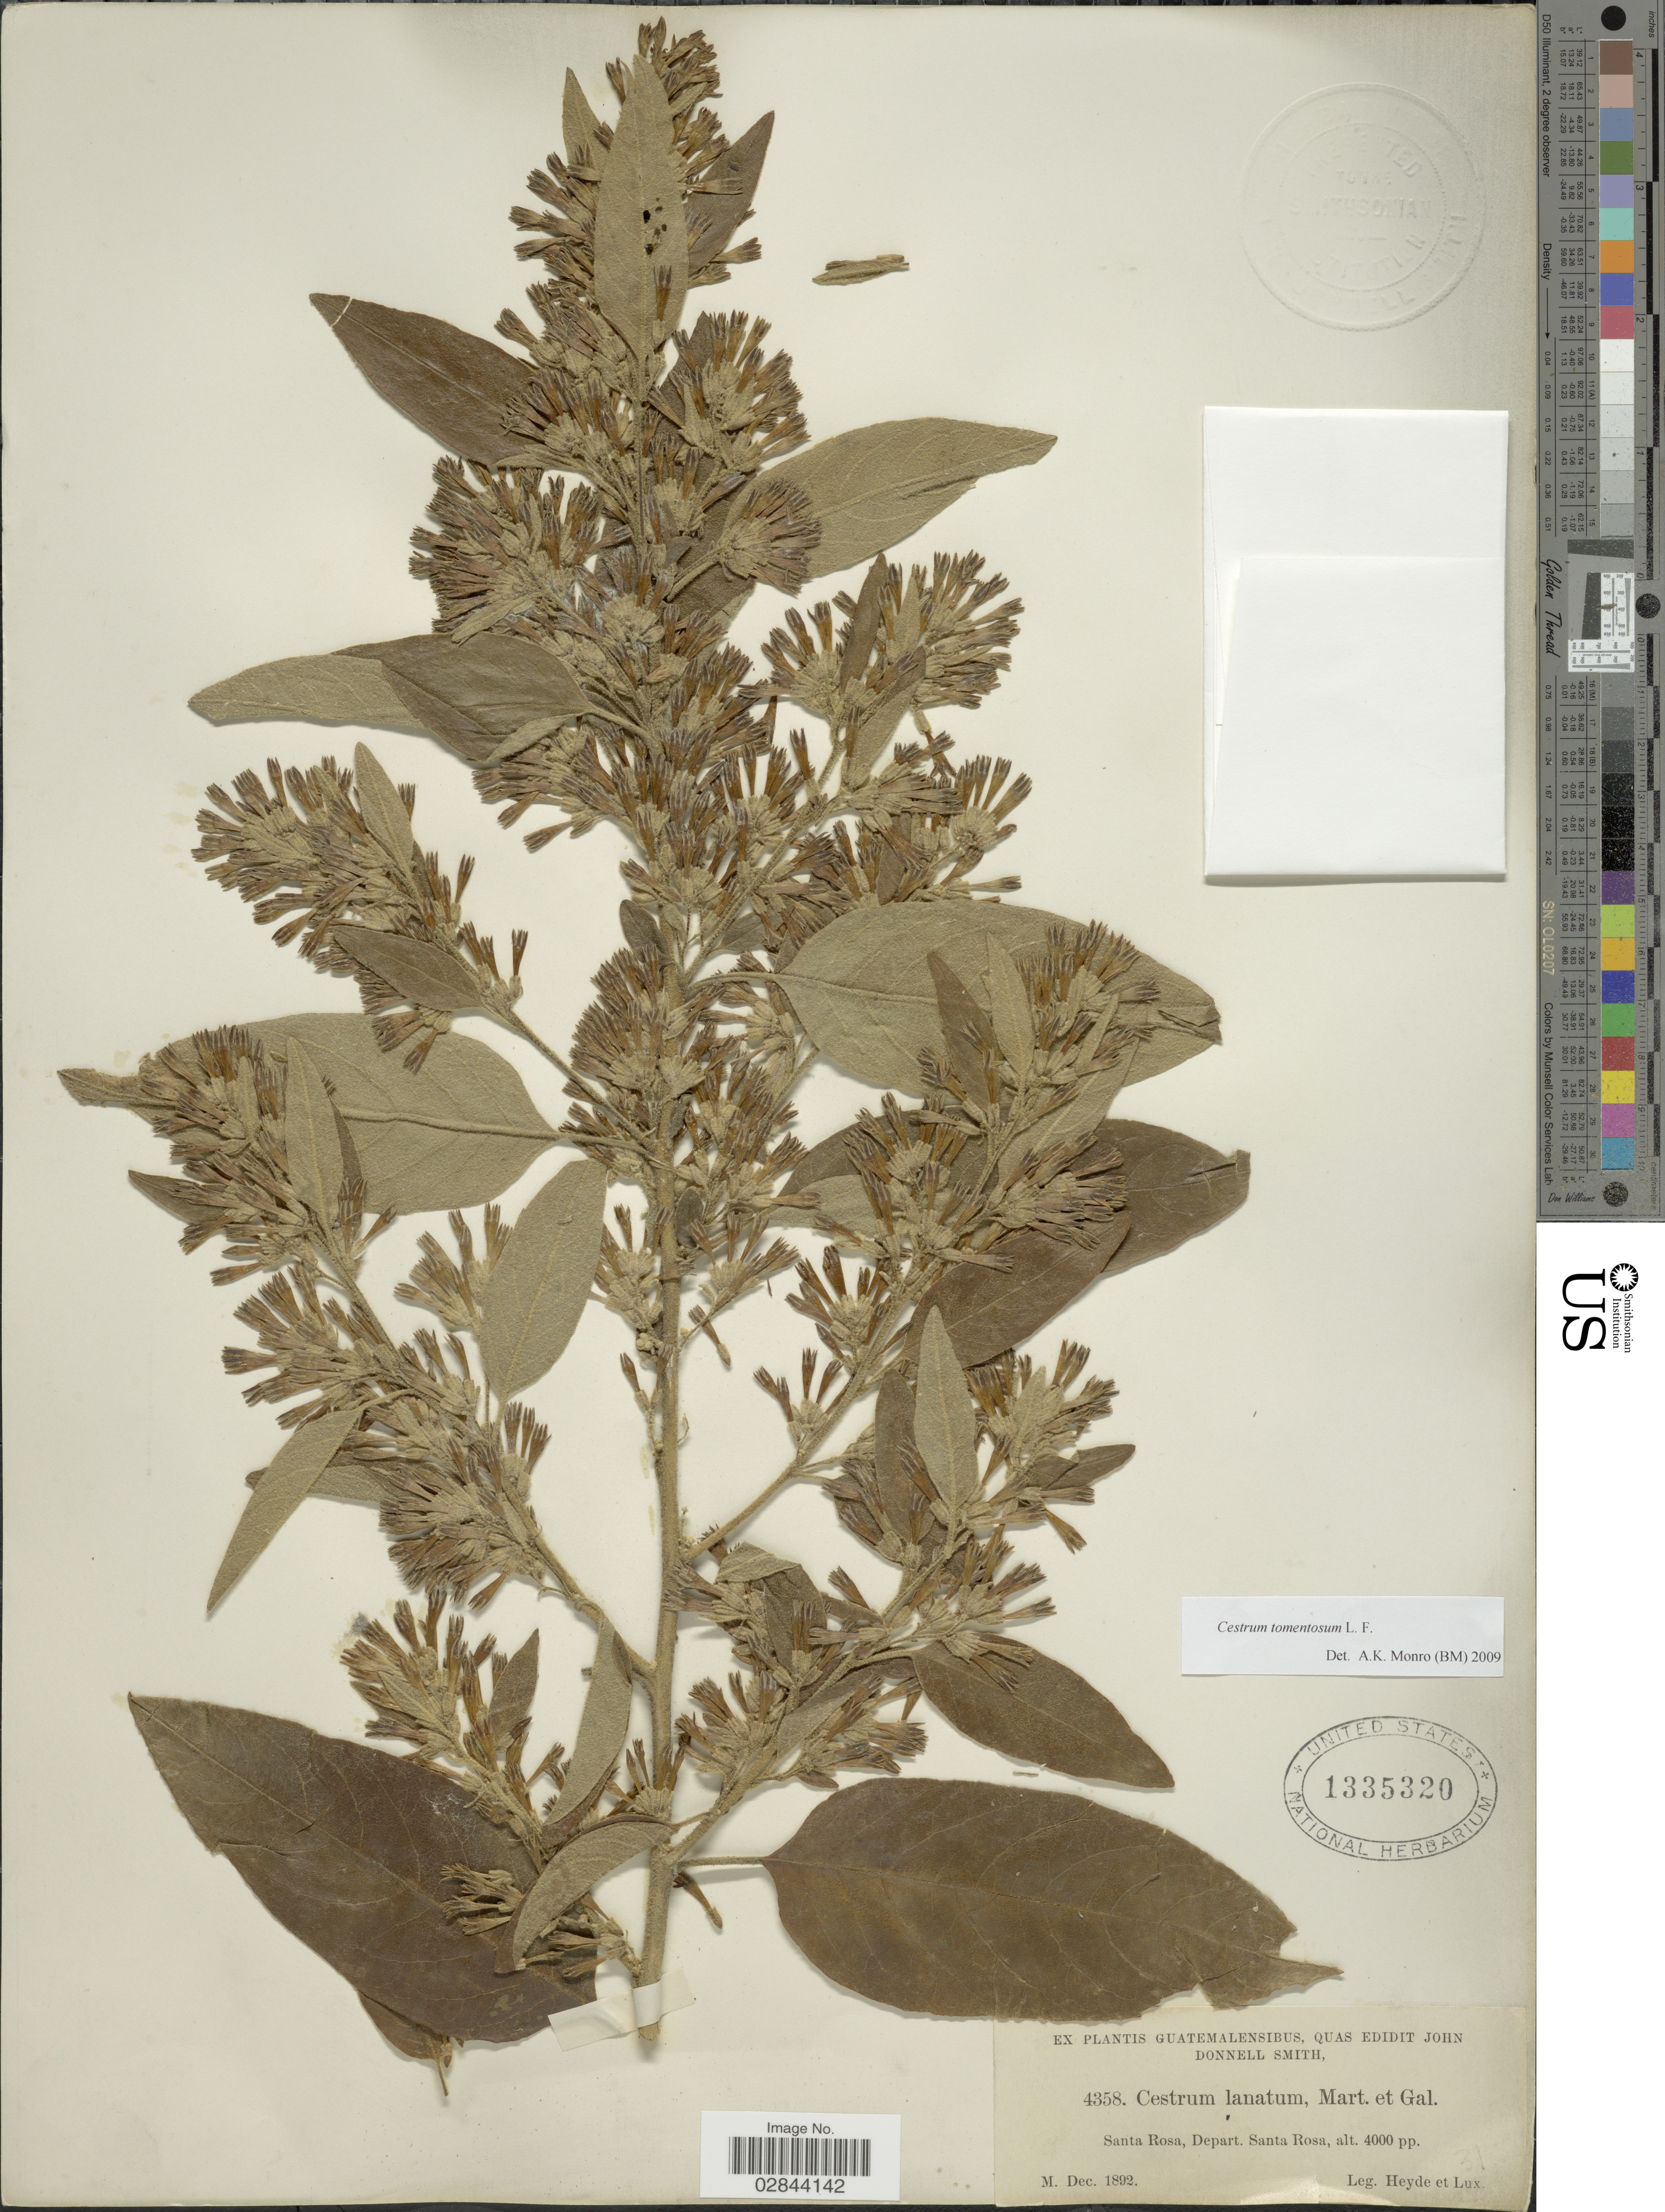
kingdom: Plantae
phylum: Tracheophyta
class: Magnoliopsida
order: Solanales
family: Solanaceae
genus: Cestrum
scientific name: Cestrum lanatum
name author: M. Martens & Galeotti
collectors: Heyde & Lux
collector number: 4358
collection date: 1892-12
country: Guatemala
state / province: Santa Rosa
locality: Santa Rosa, Depart. Santa Rosa.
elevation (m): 1219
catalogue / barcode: US 1335320